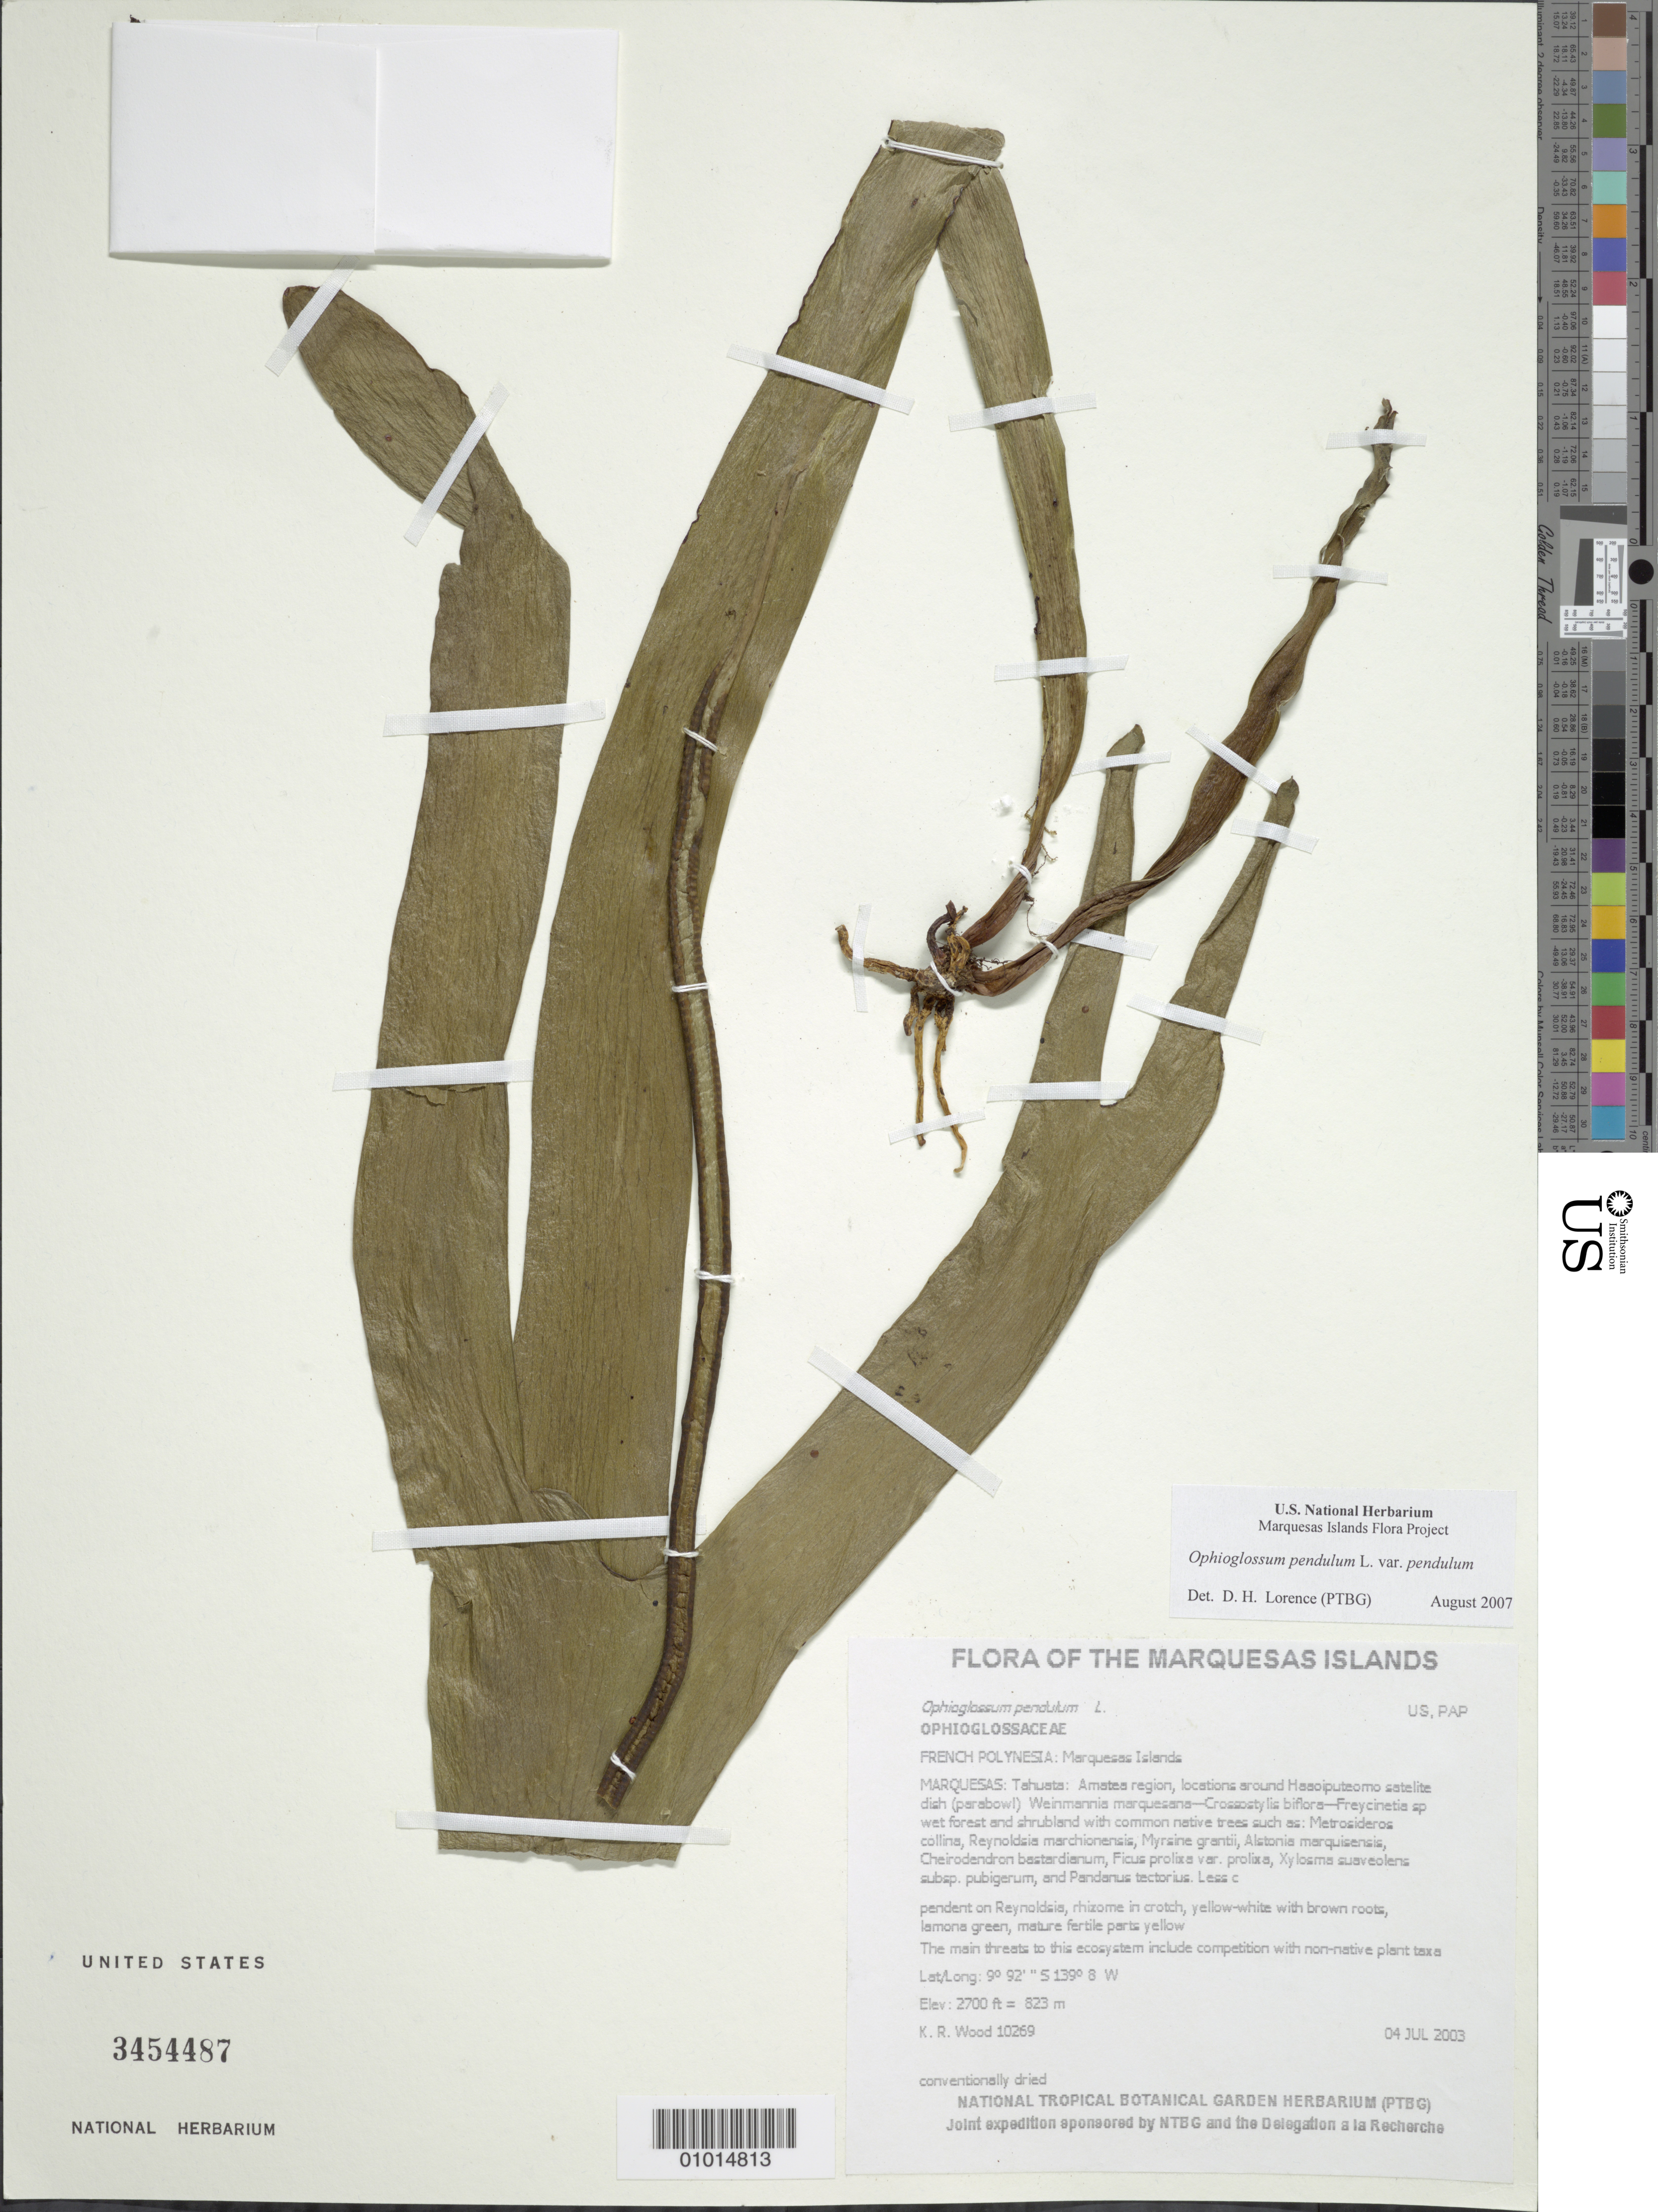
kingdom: Plantae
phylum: Tracheophyta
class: Polypodiopsida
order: Ophioglossales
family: Ophioglossaceae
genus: Ophioderma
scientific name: Ophioderma pendulum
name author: (L.) C. Presl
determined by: Wagner, W. L., (BOT), Smithsonian Institution - National Museum of Natural History (UNITED STATES)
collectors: K. R. Wood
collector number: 10269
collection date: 2003-07-04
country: French Polynesia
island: Tahuata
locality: Amatea region, locations around Haaoiputeomo satelite dish (parabowl)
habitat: Weinmannia marquesana - Crossostylis biflora - Freycinetia sp wet forest and shrubland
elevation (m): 823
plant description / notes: Competition with non-native plant taxa such as Ageratum conyzoides, Elephantopus mollis, Psidium guajava, Spathoglottis plicata, Zingiber zerumbet, Paspalum conjugatum, Paspalum paniculatum, Rhynchelytrum repens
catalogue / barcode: US 3454487